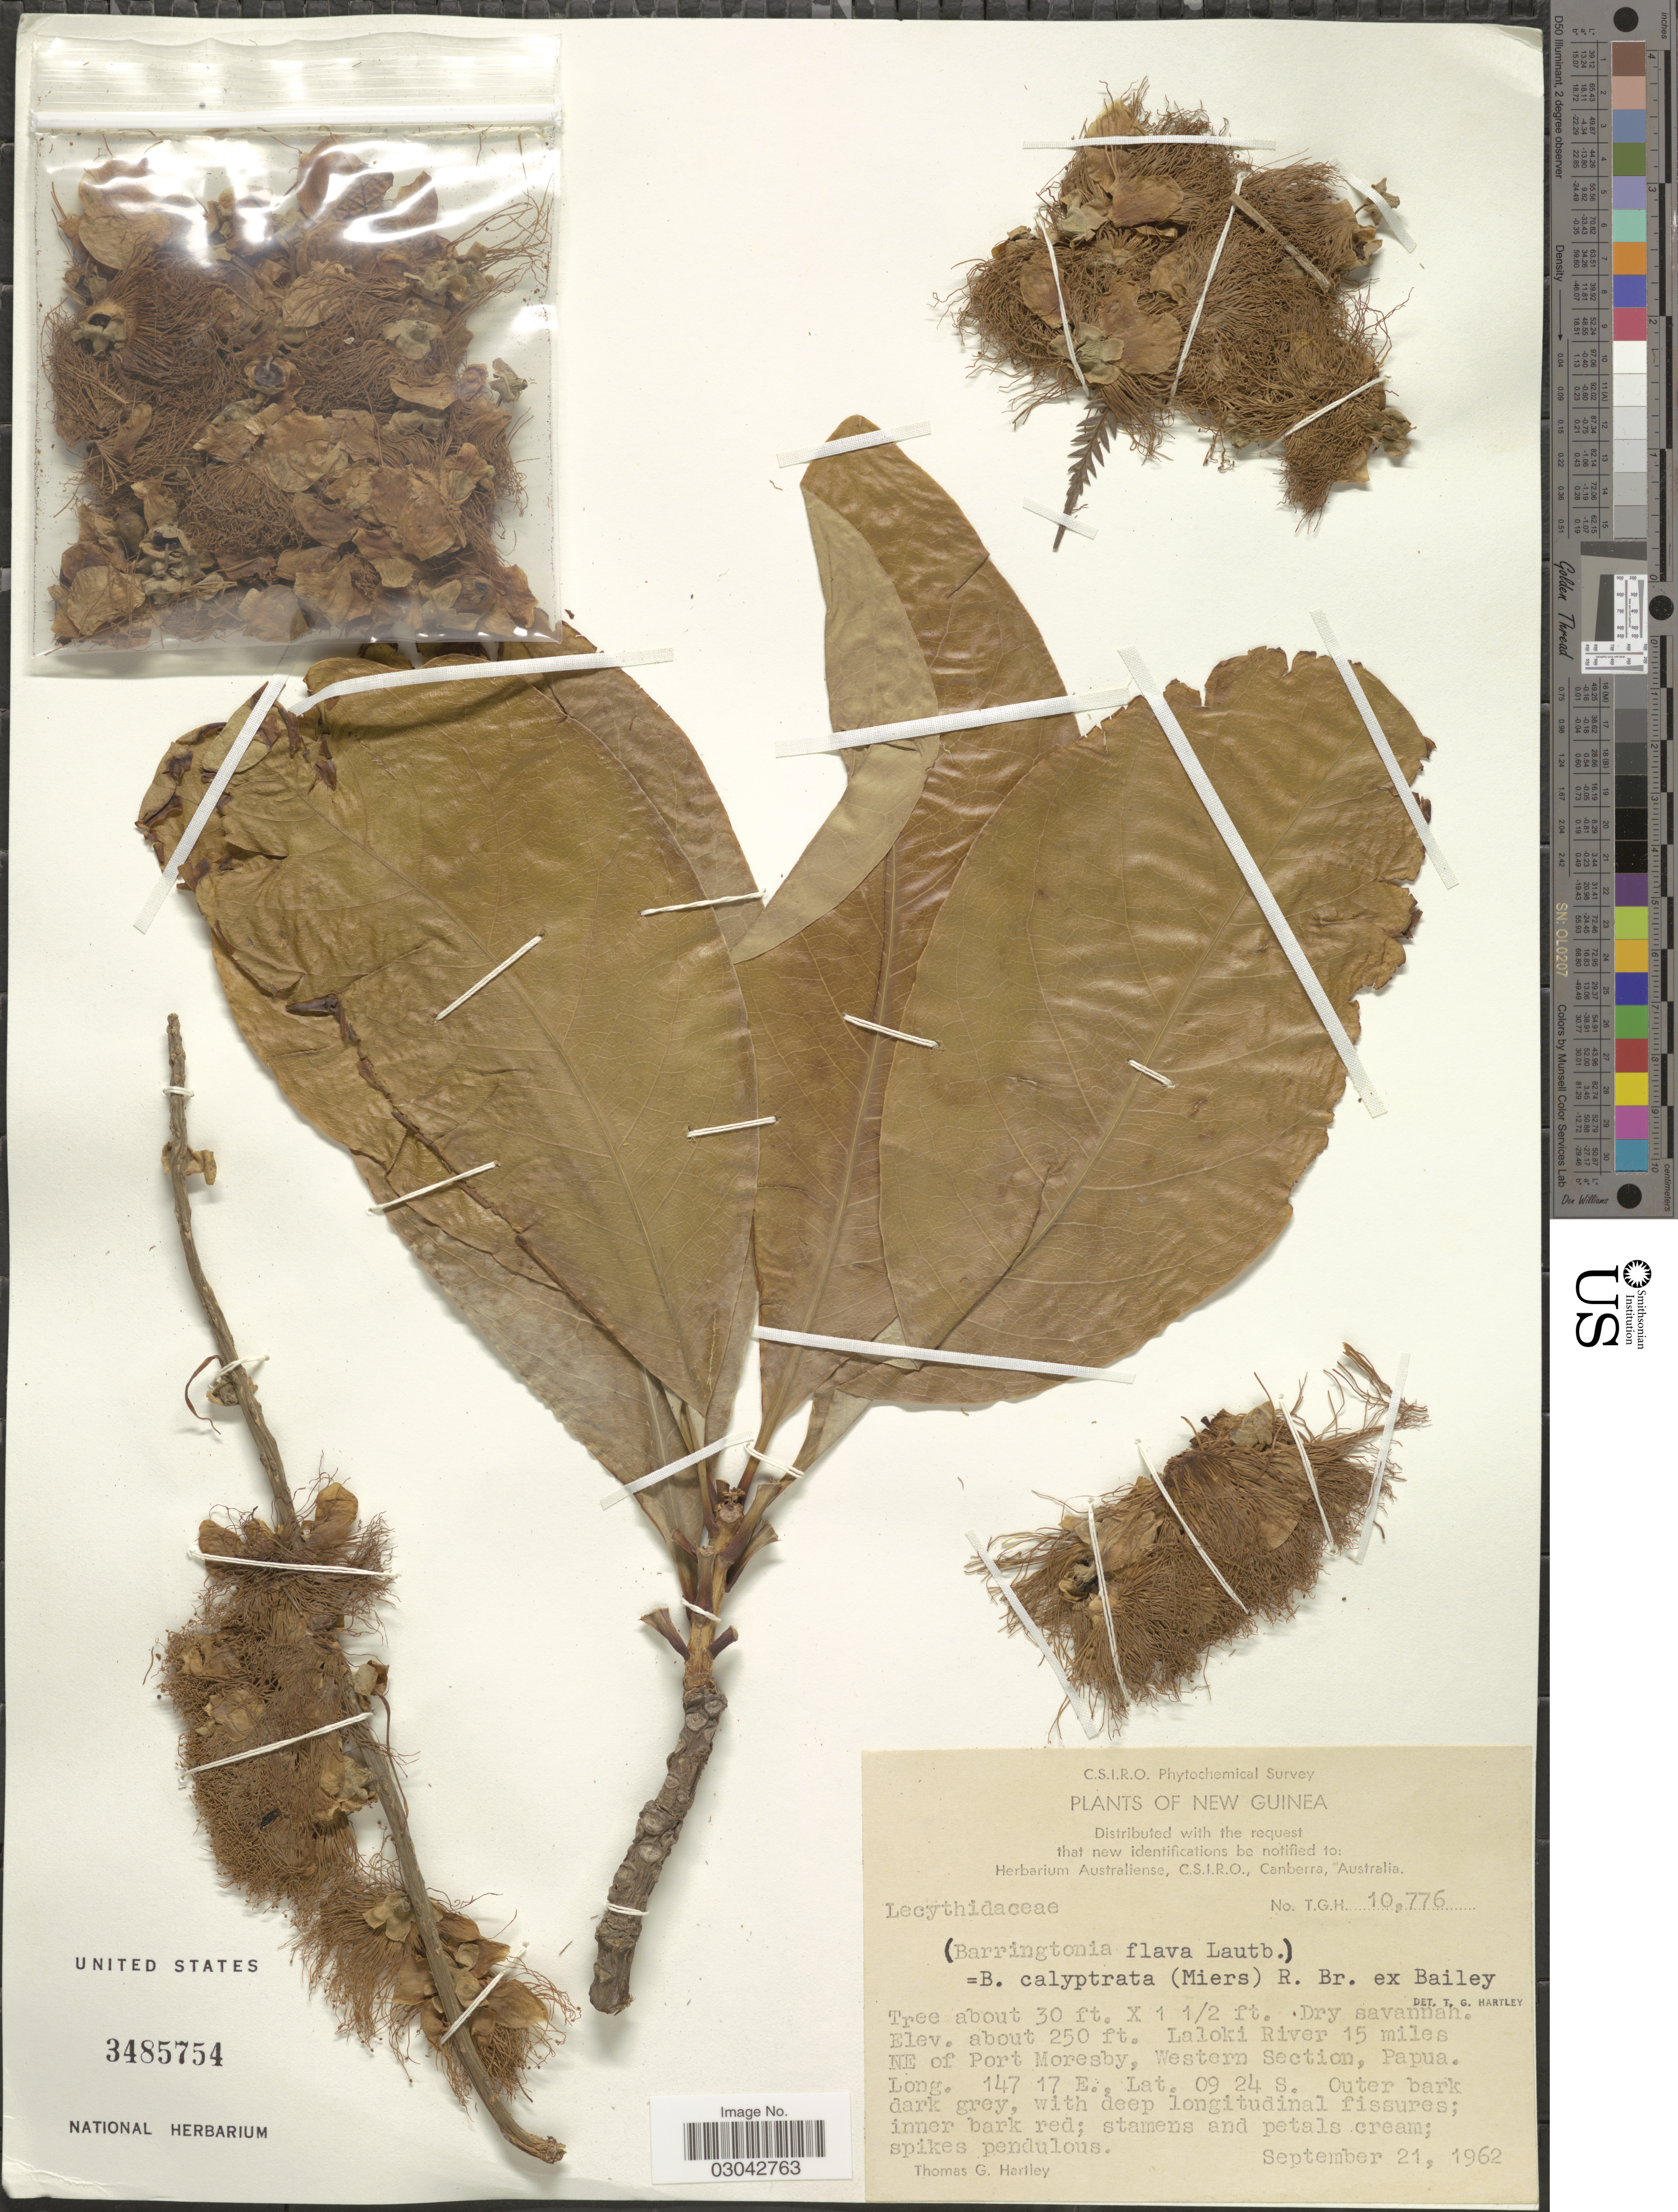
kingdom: Plantae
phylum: Tracheophyta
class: Magnoliopsida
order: Ericales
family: Lecythidaceae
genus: Barringtonia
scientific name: Barringtonia calyptrata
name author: (R. Br. ex Miers) R. Br. ex F.M. Bailey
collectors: T. G. Hartley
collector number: T.G.H.10776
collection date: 1962-09-21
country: Papua New Guinea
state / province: Manus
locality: New Guinea. Laloki River 15 miles NE of Port Moresby, Western Section, Papua.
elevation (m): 76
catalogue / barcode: US 3485754